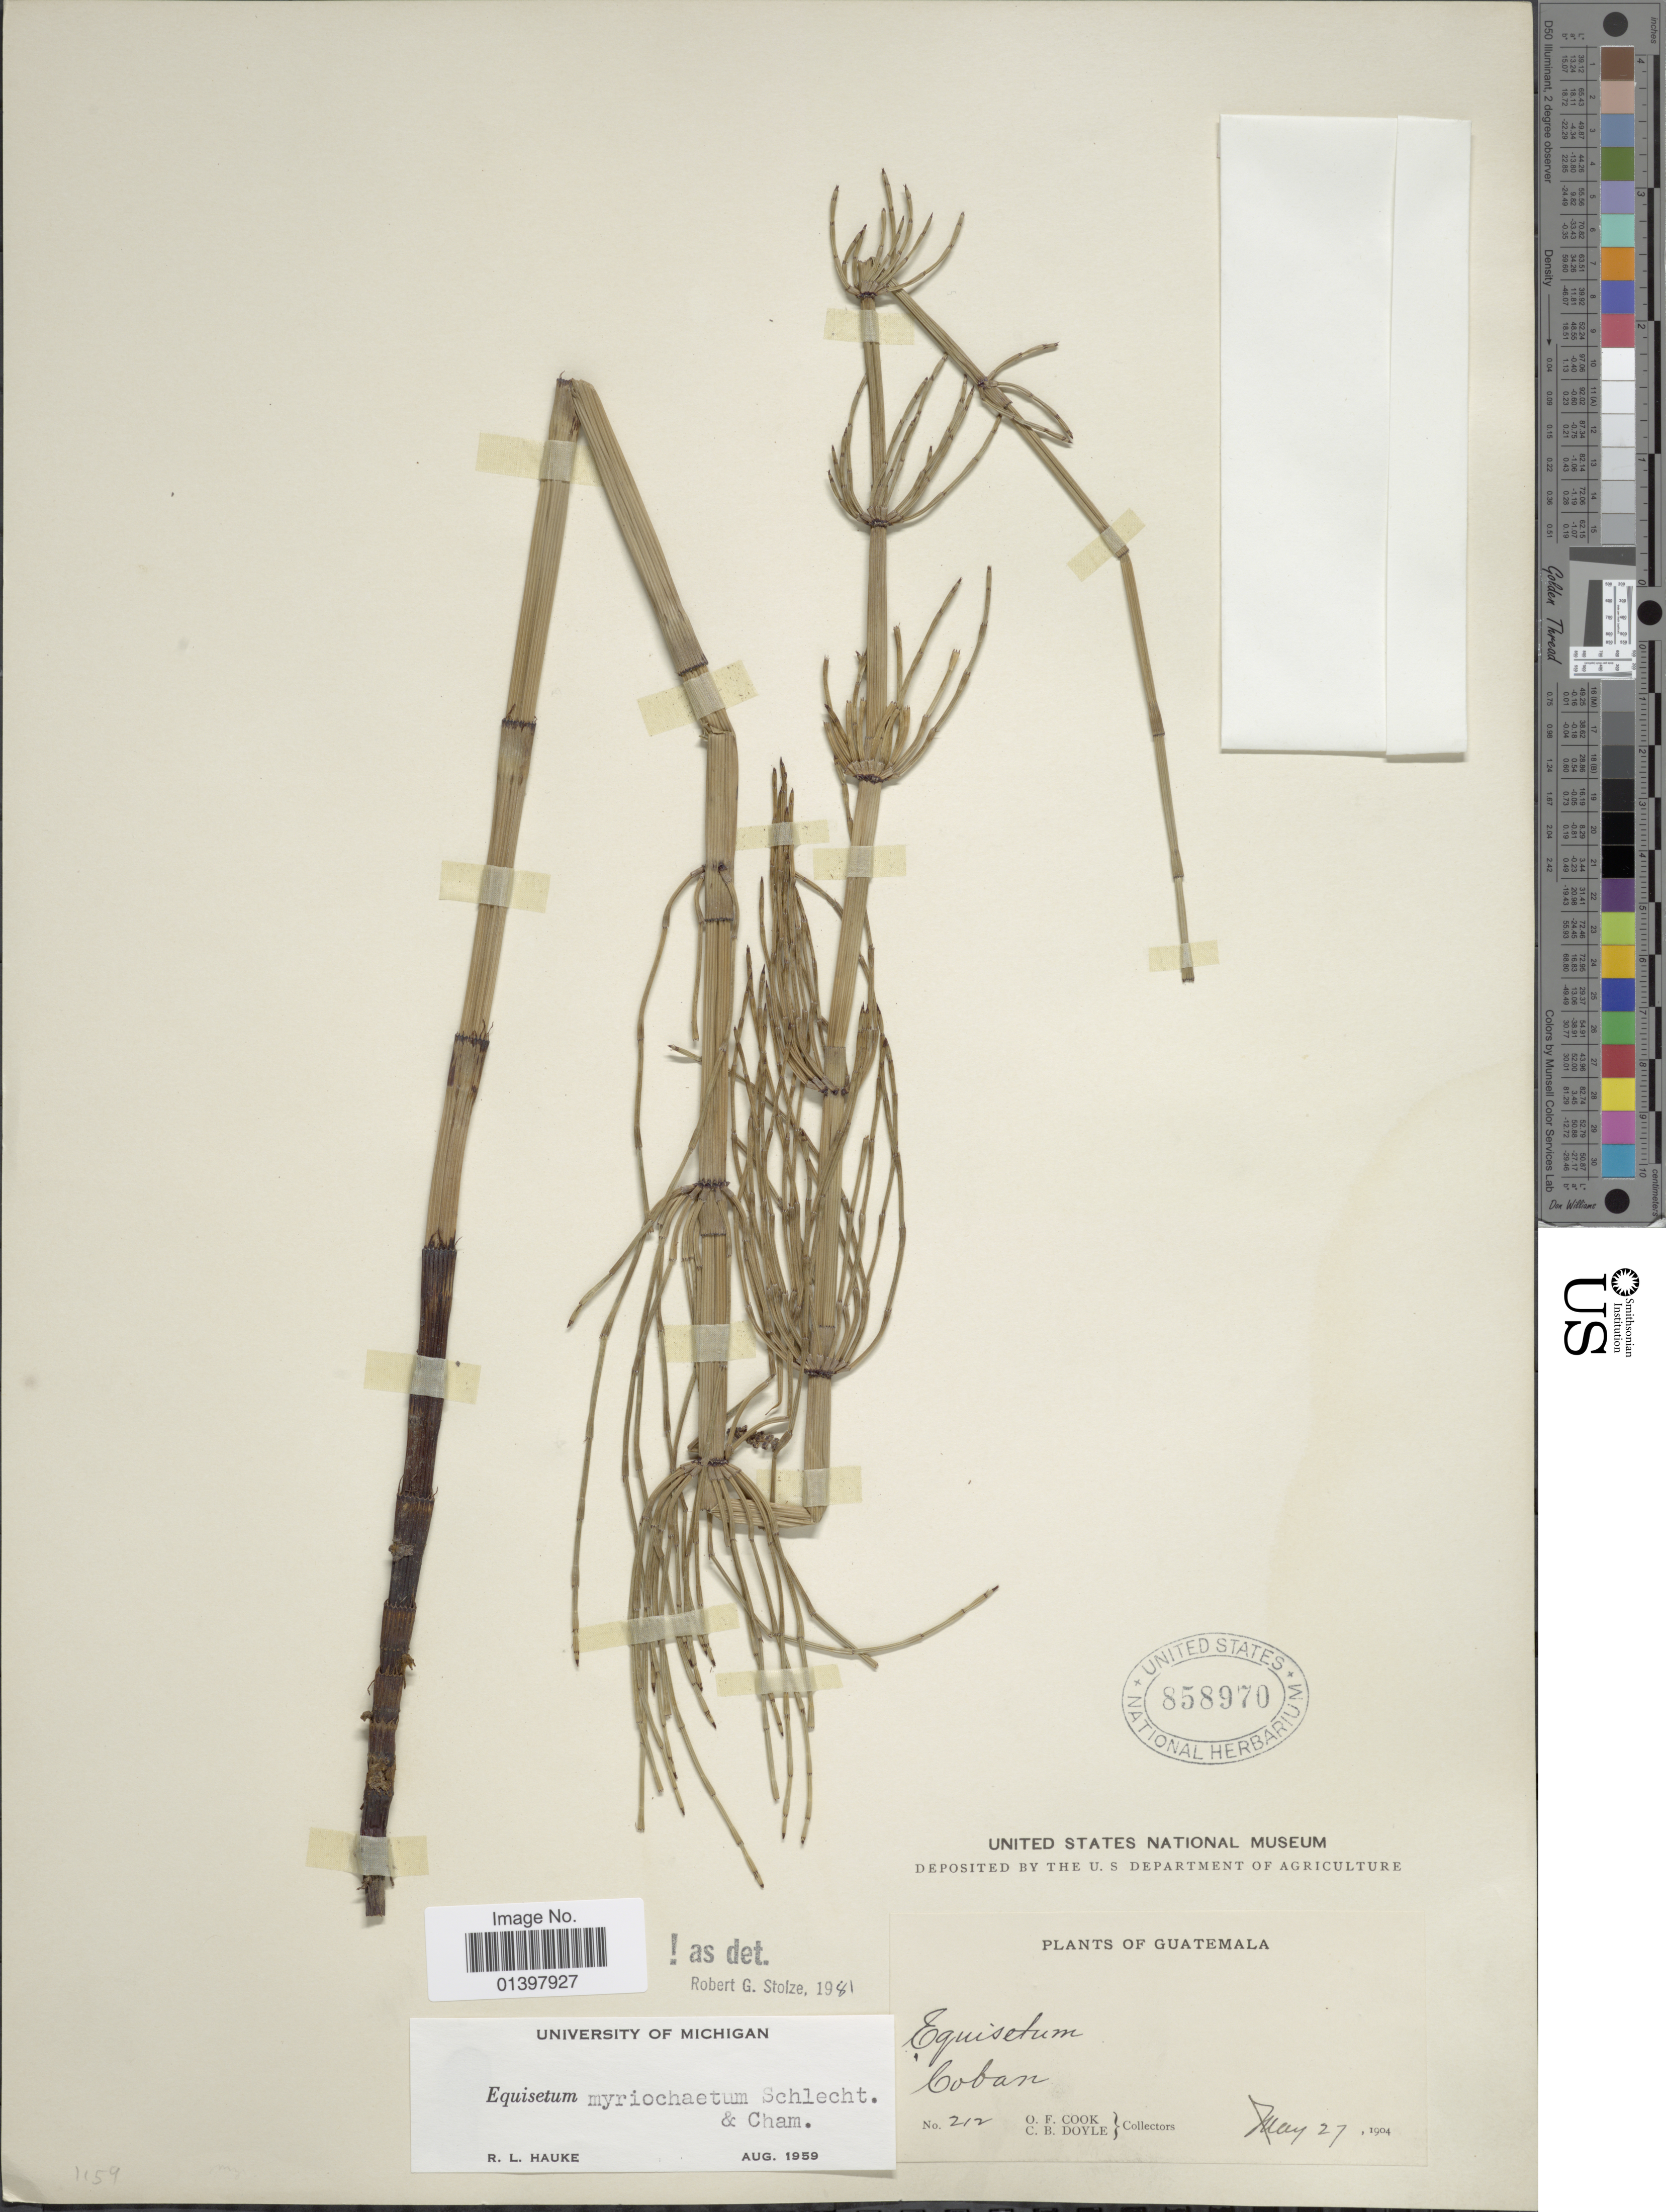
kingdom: Plantae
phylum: Tracheophyta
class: Polypodiopsida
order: Equisetales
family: Equisetaceae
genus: Equisetum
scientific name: Equisetum myriochaetum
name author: Schltdl. & Cham.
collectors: O. F. Cook & C. Doyle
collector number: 212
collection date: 1904-05-27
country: Guatemala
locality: Coban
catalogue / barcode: US 858970